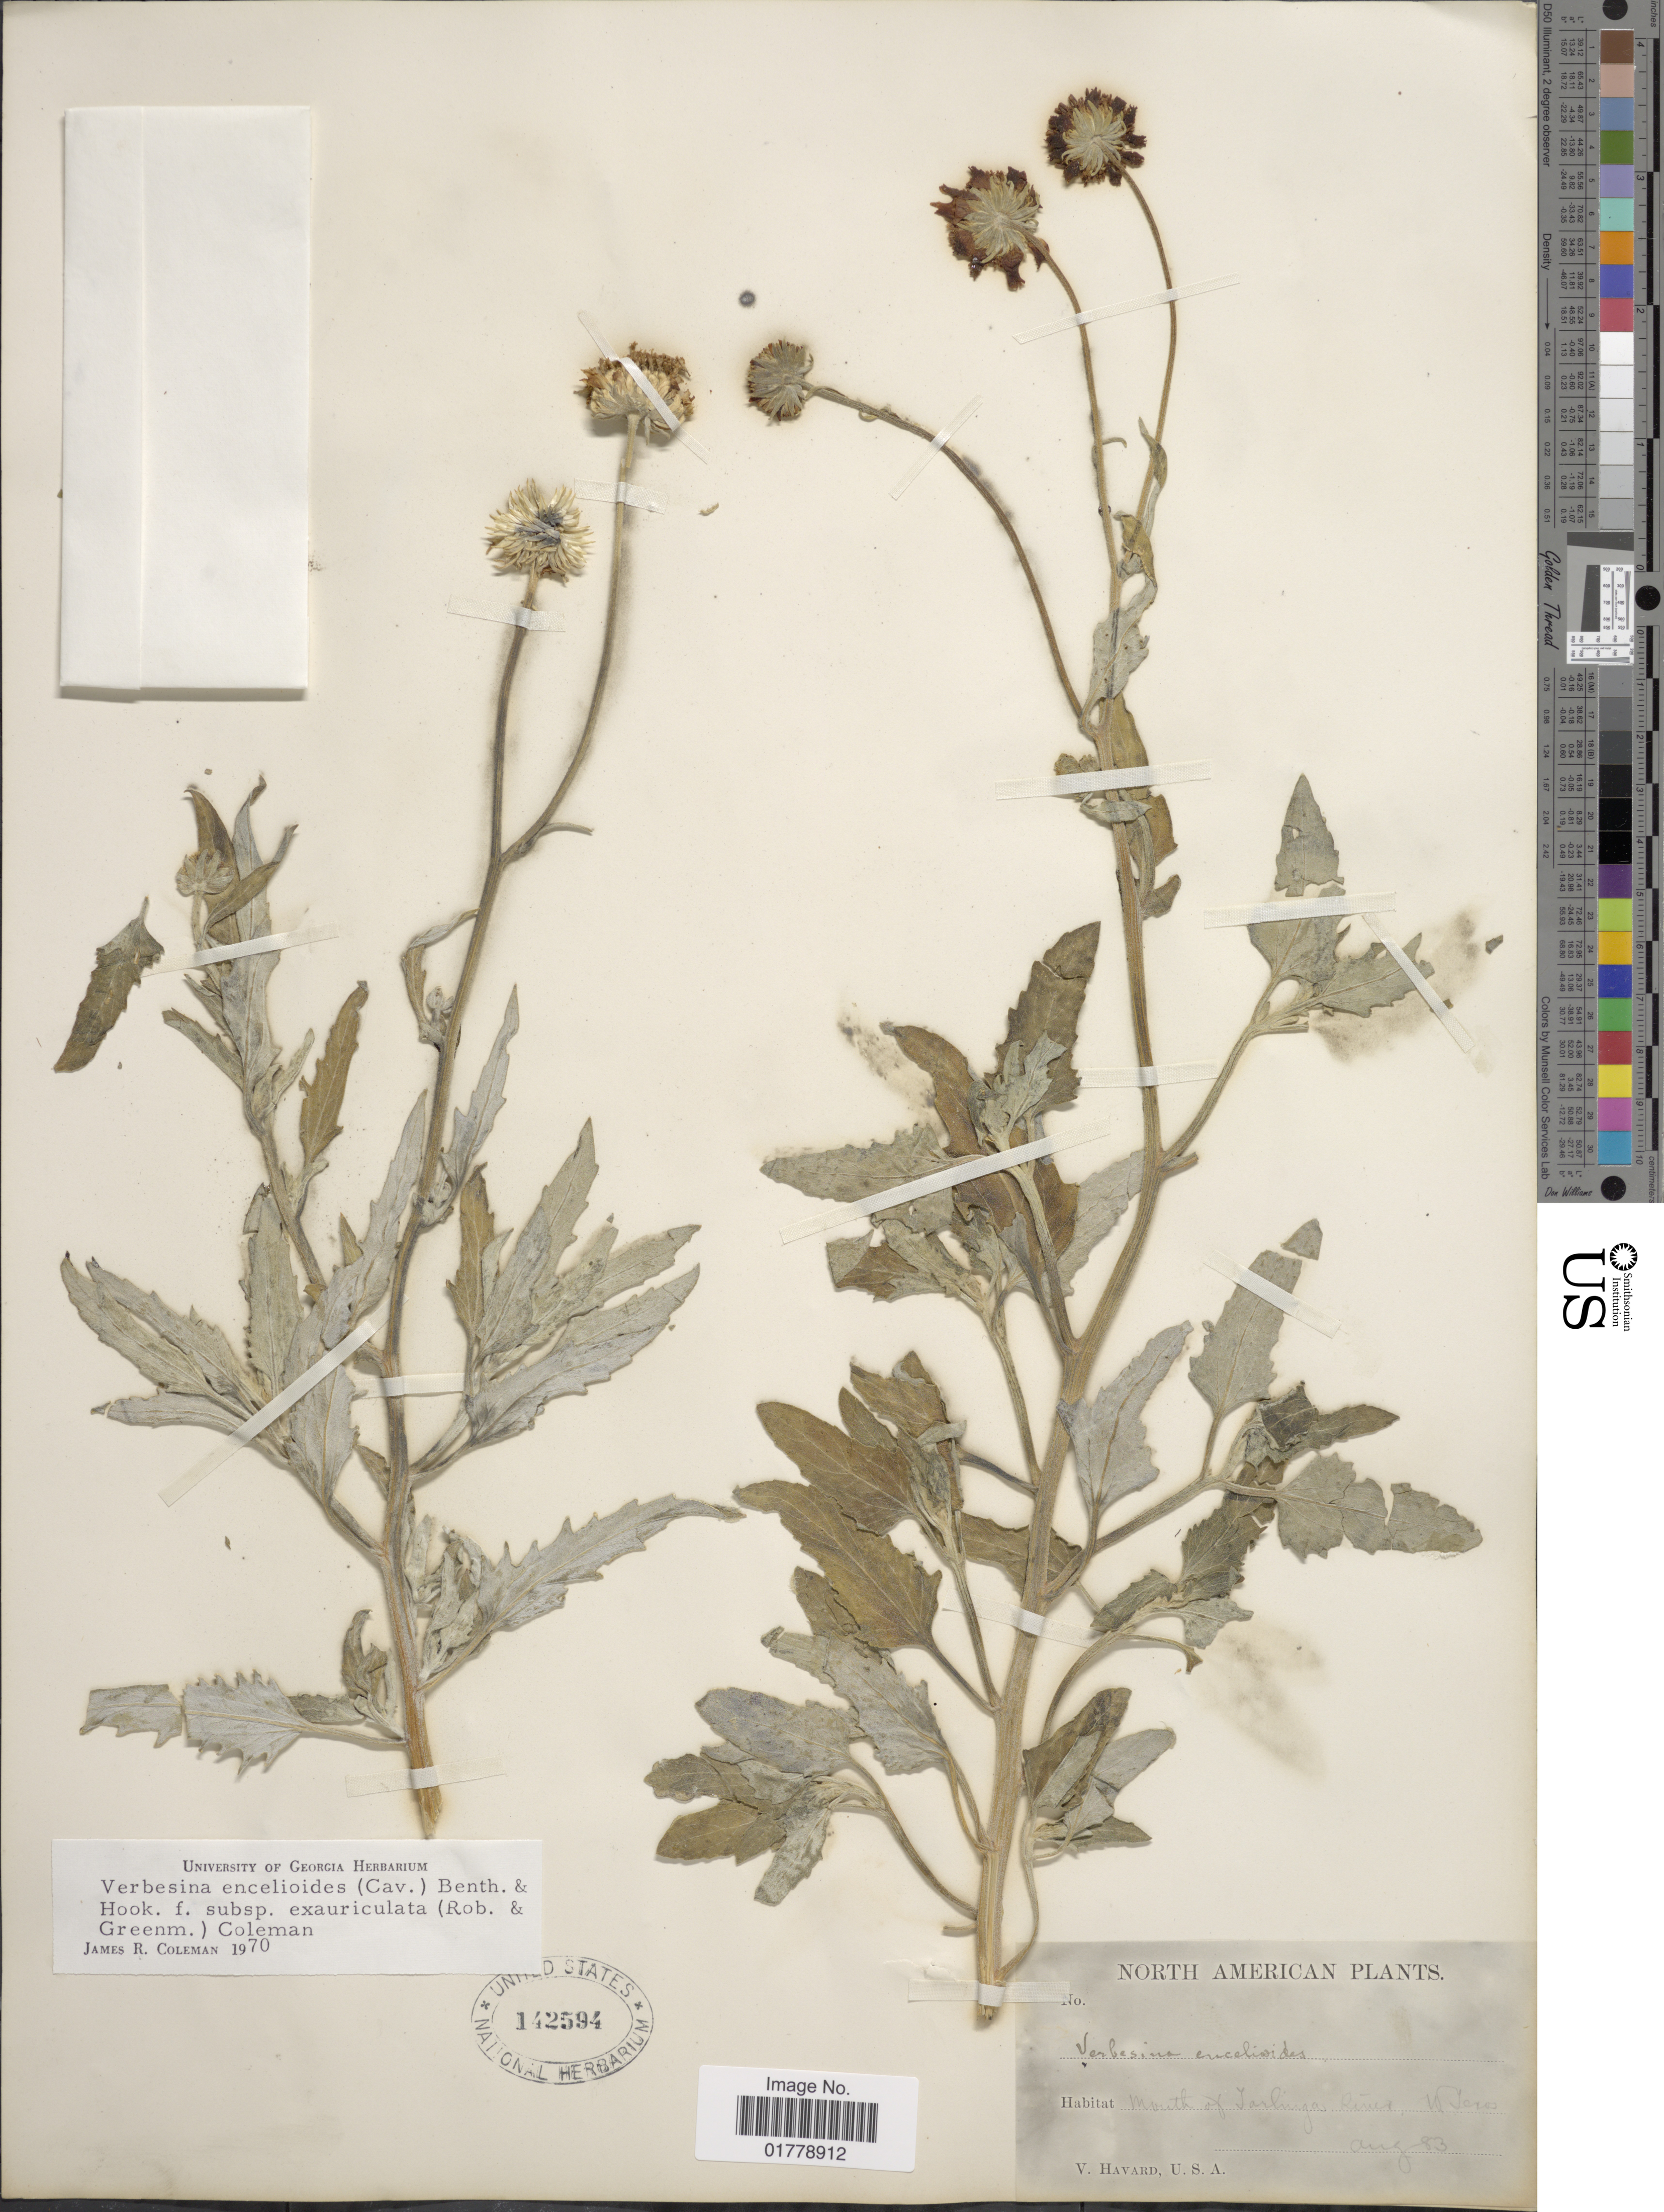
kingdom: Plantae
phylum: Tracheophyta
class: Magnoliopsida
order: Asterales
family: Asteraceae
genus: Verbesina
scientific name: Verbesina encelioides var. cana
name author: (B.L. Rob.) Greenm.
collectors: V. Havard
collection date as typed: Transcribed d/m/y: /8/83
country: United States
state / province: Texas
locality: Mouth of Terlingua River, W. Texas.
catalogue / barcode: US 142594